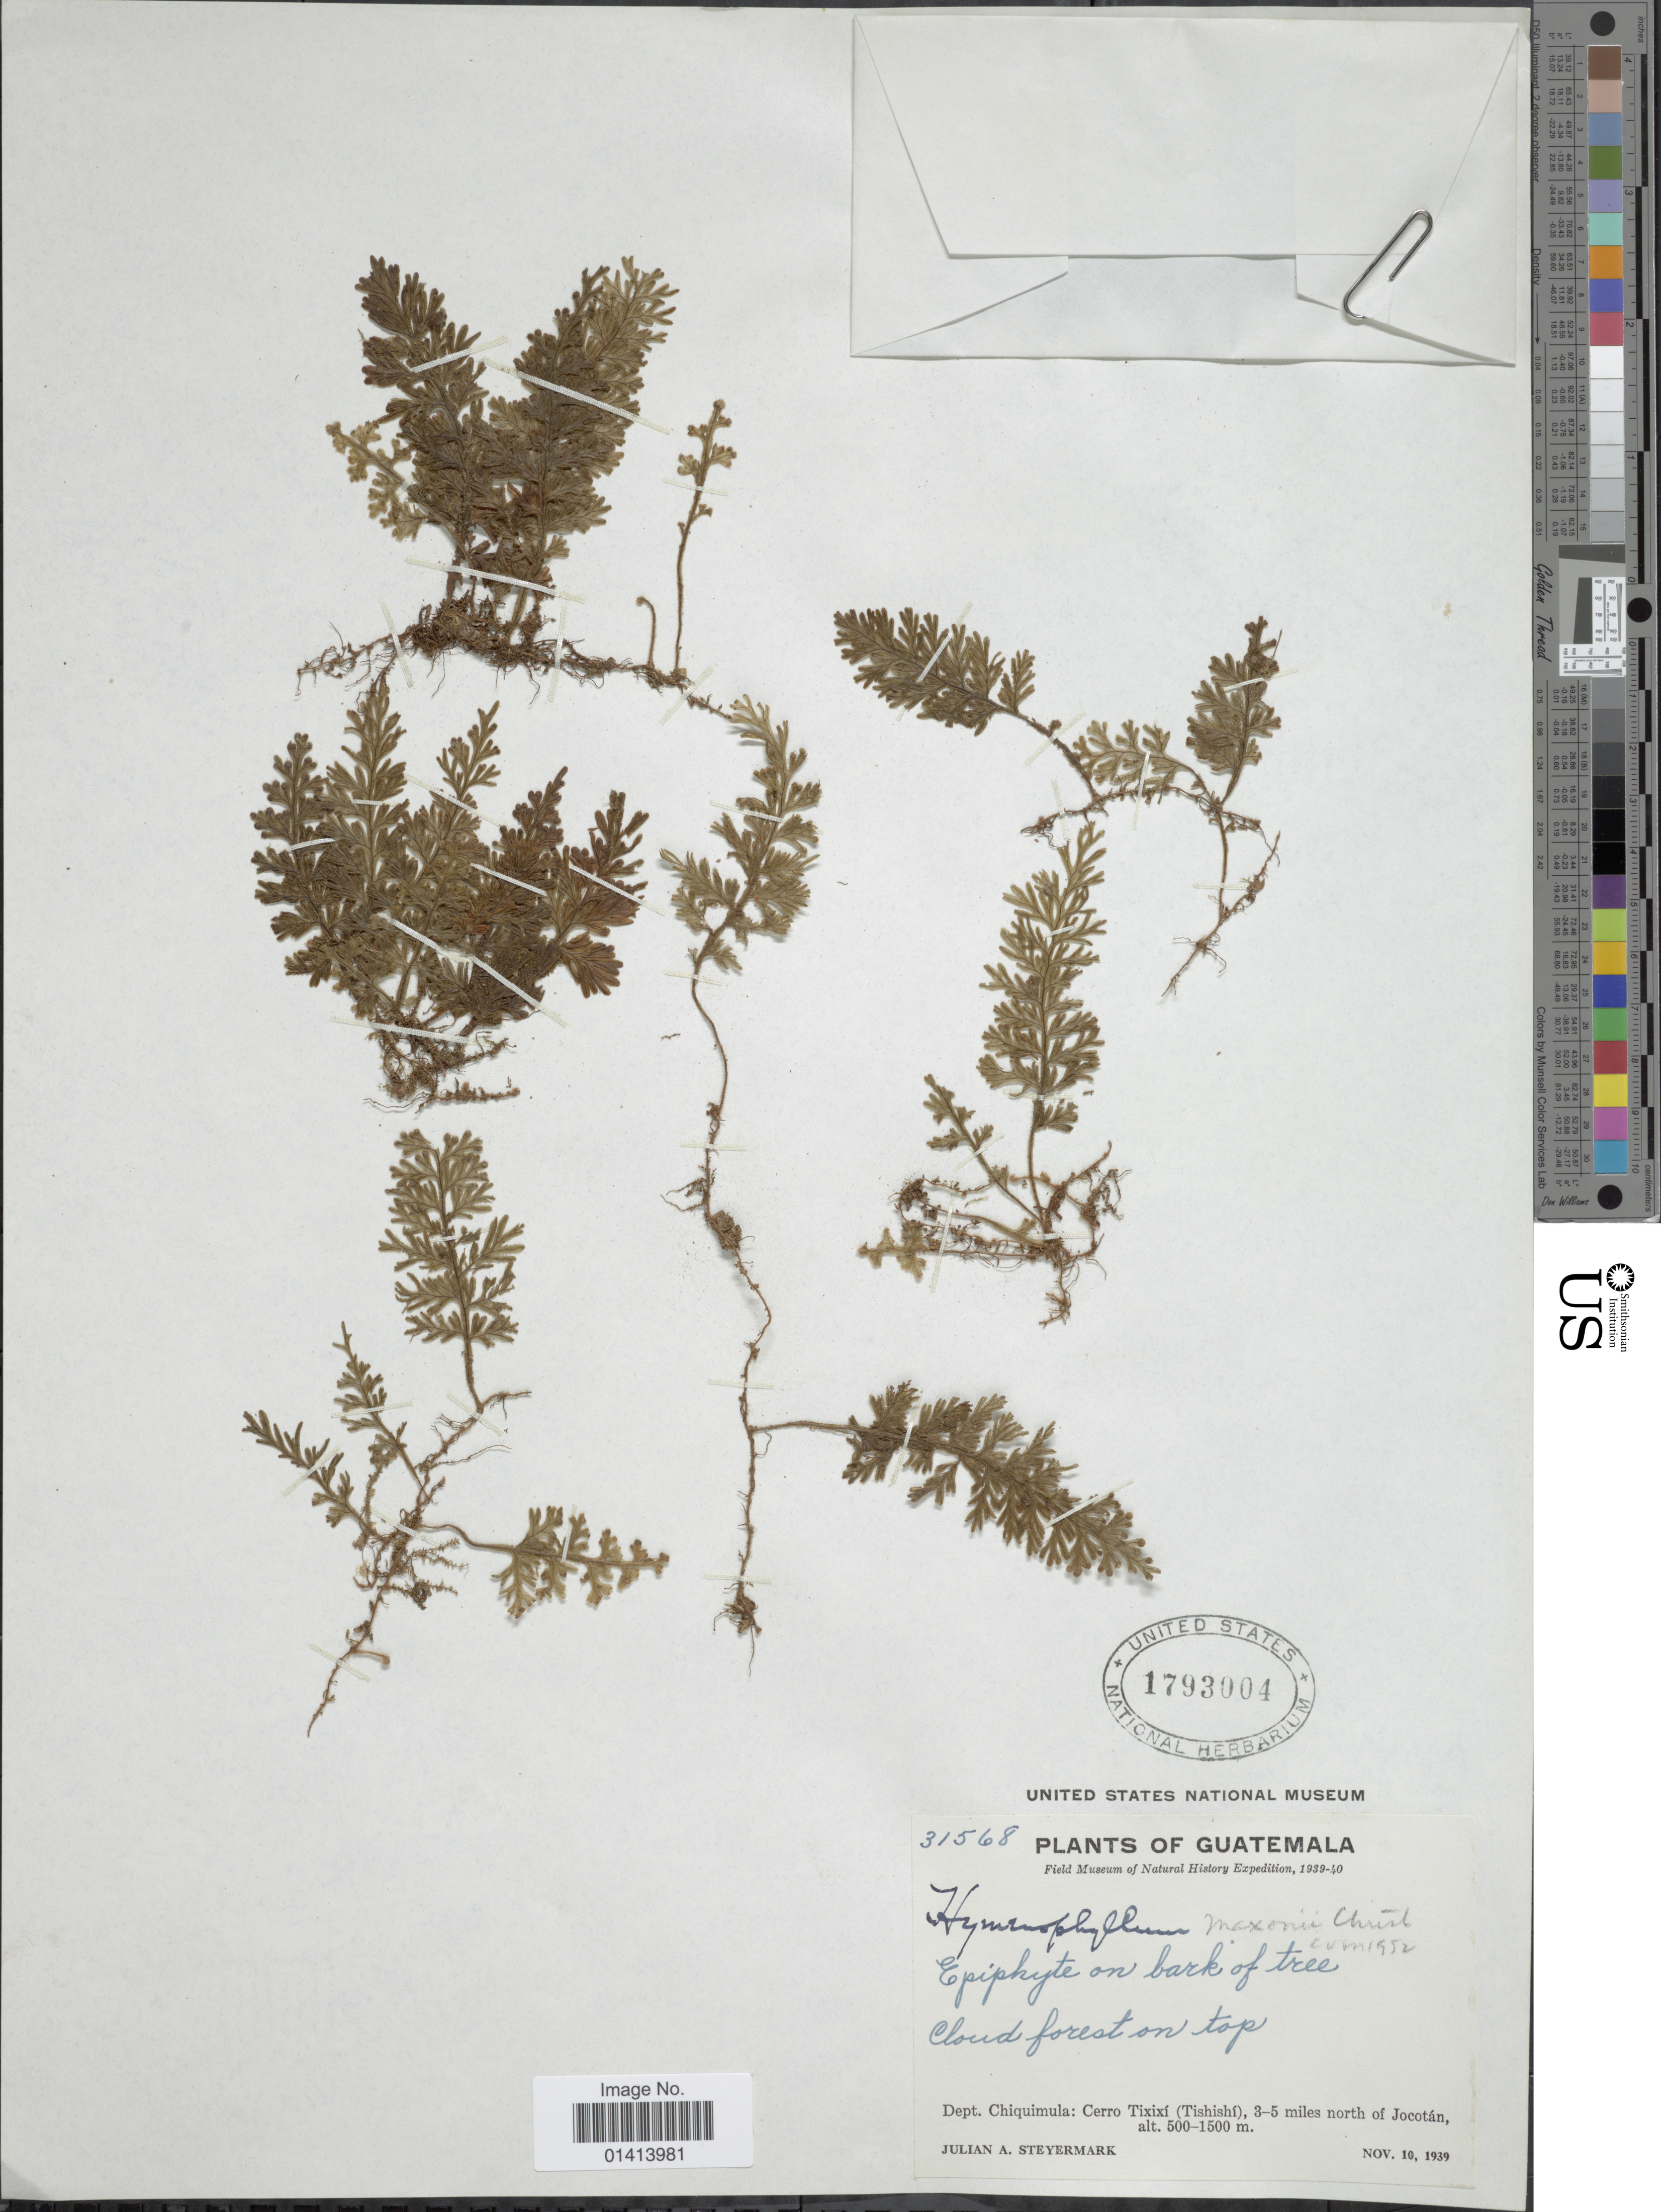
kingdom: Plantae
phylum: Tracheophyta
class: Polypodiopsida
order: Hymenophyllales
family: Hymenophyllaceae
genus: Hymenophyllum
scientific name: Hymenophyllum maxonii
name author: Christ ex C.V. Morton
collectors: J. Steyermark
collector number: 31568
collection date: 1939-11-10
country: Guatemala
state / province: Chiquimula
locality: Dept. Chiquimula: cerro Tixixí (Tishshí), 3-5 miles north of Jocotán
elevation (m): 500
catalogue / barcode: US 1793004